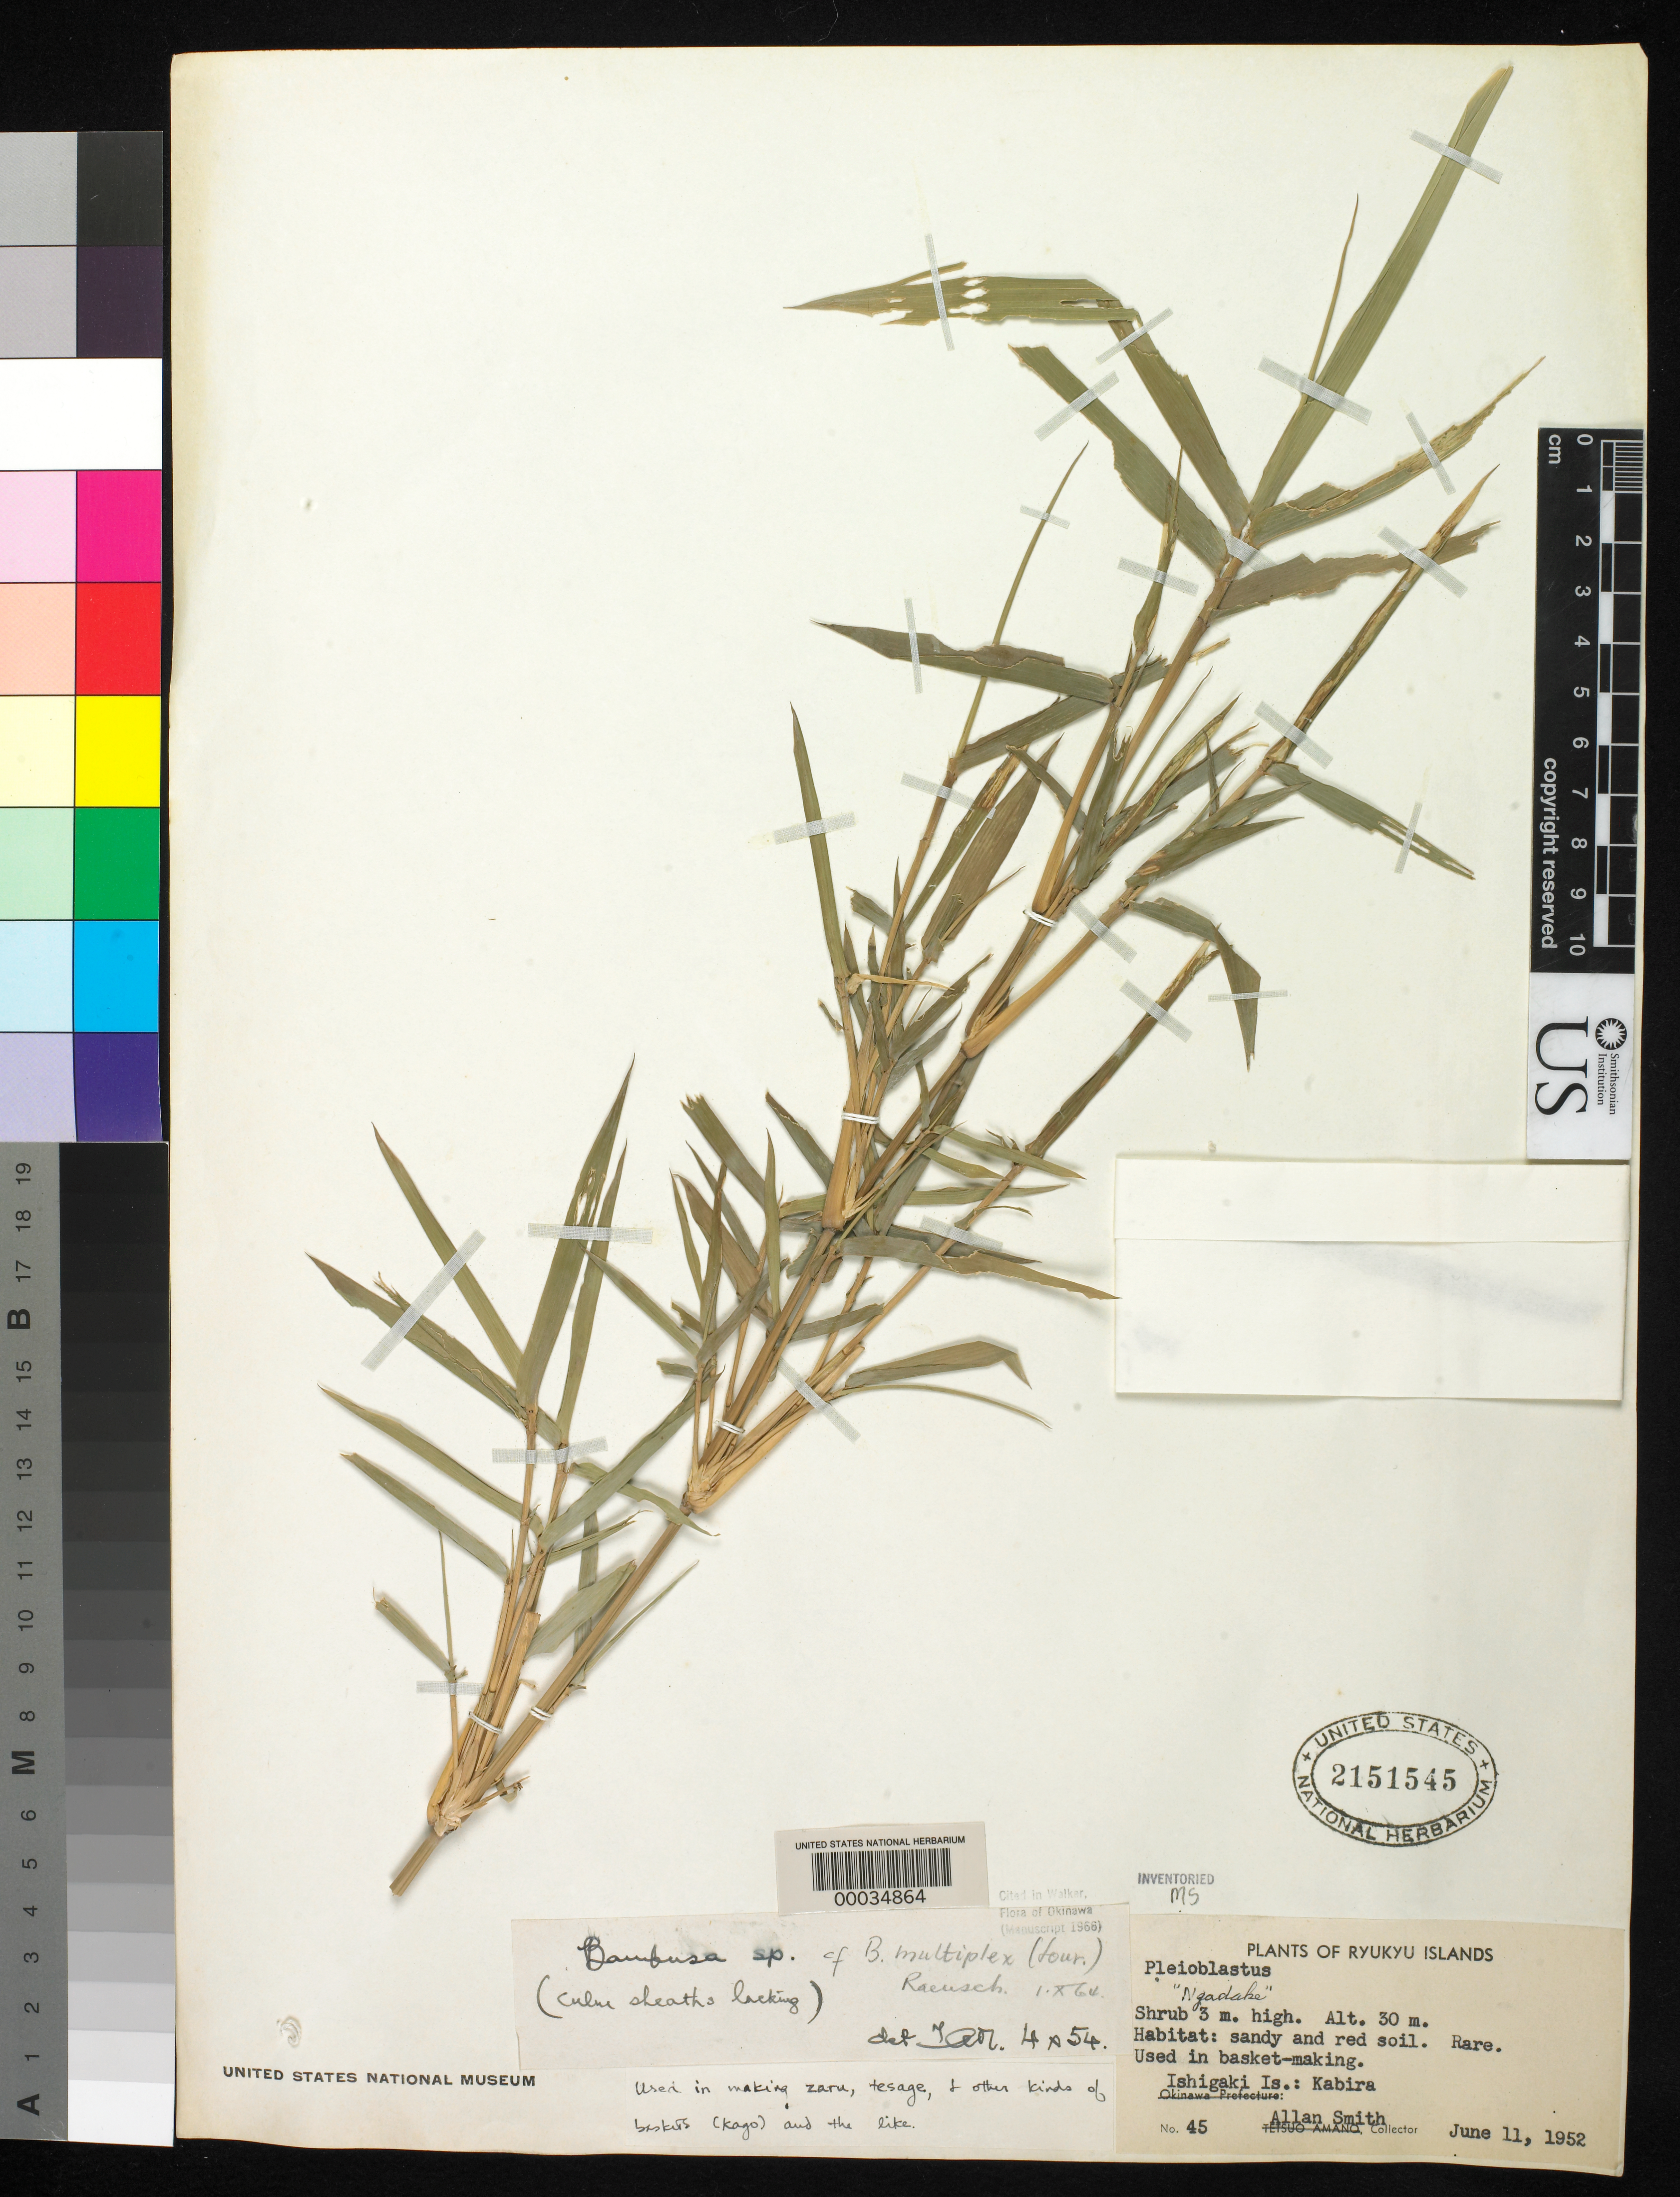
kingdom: Plantae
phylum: Tracheophyta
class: Liliopsida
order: Poales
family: Poaceae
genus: Bambusa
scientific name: Bambusa glaucescens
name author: (Willd.) Merr.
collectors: A. Smith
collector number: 45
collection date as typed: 11 Jun 1952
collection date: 1952-06-11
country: Japan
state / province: Okinawa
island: Ishigaki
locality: Kabira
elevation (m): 30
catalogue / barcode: US 2151545